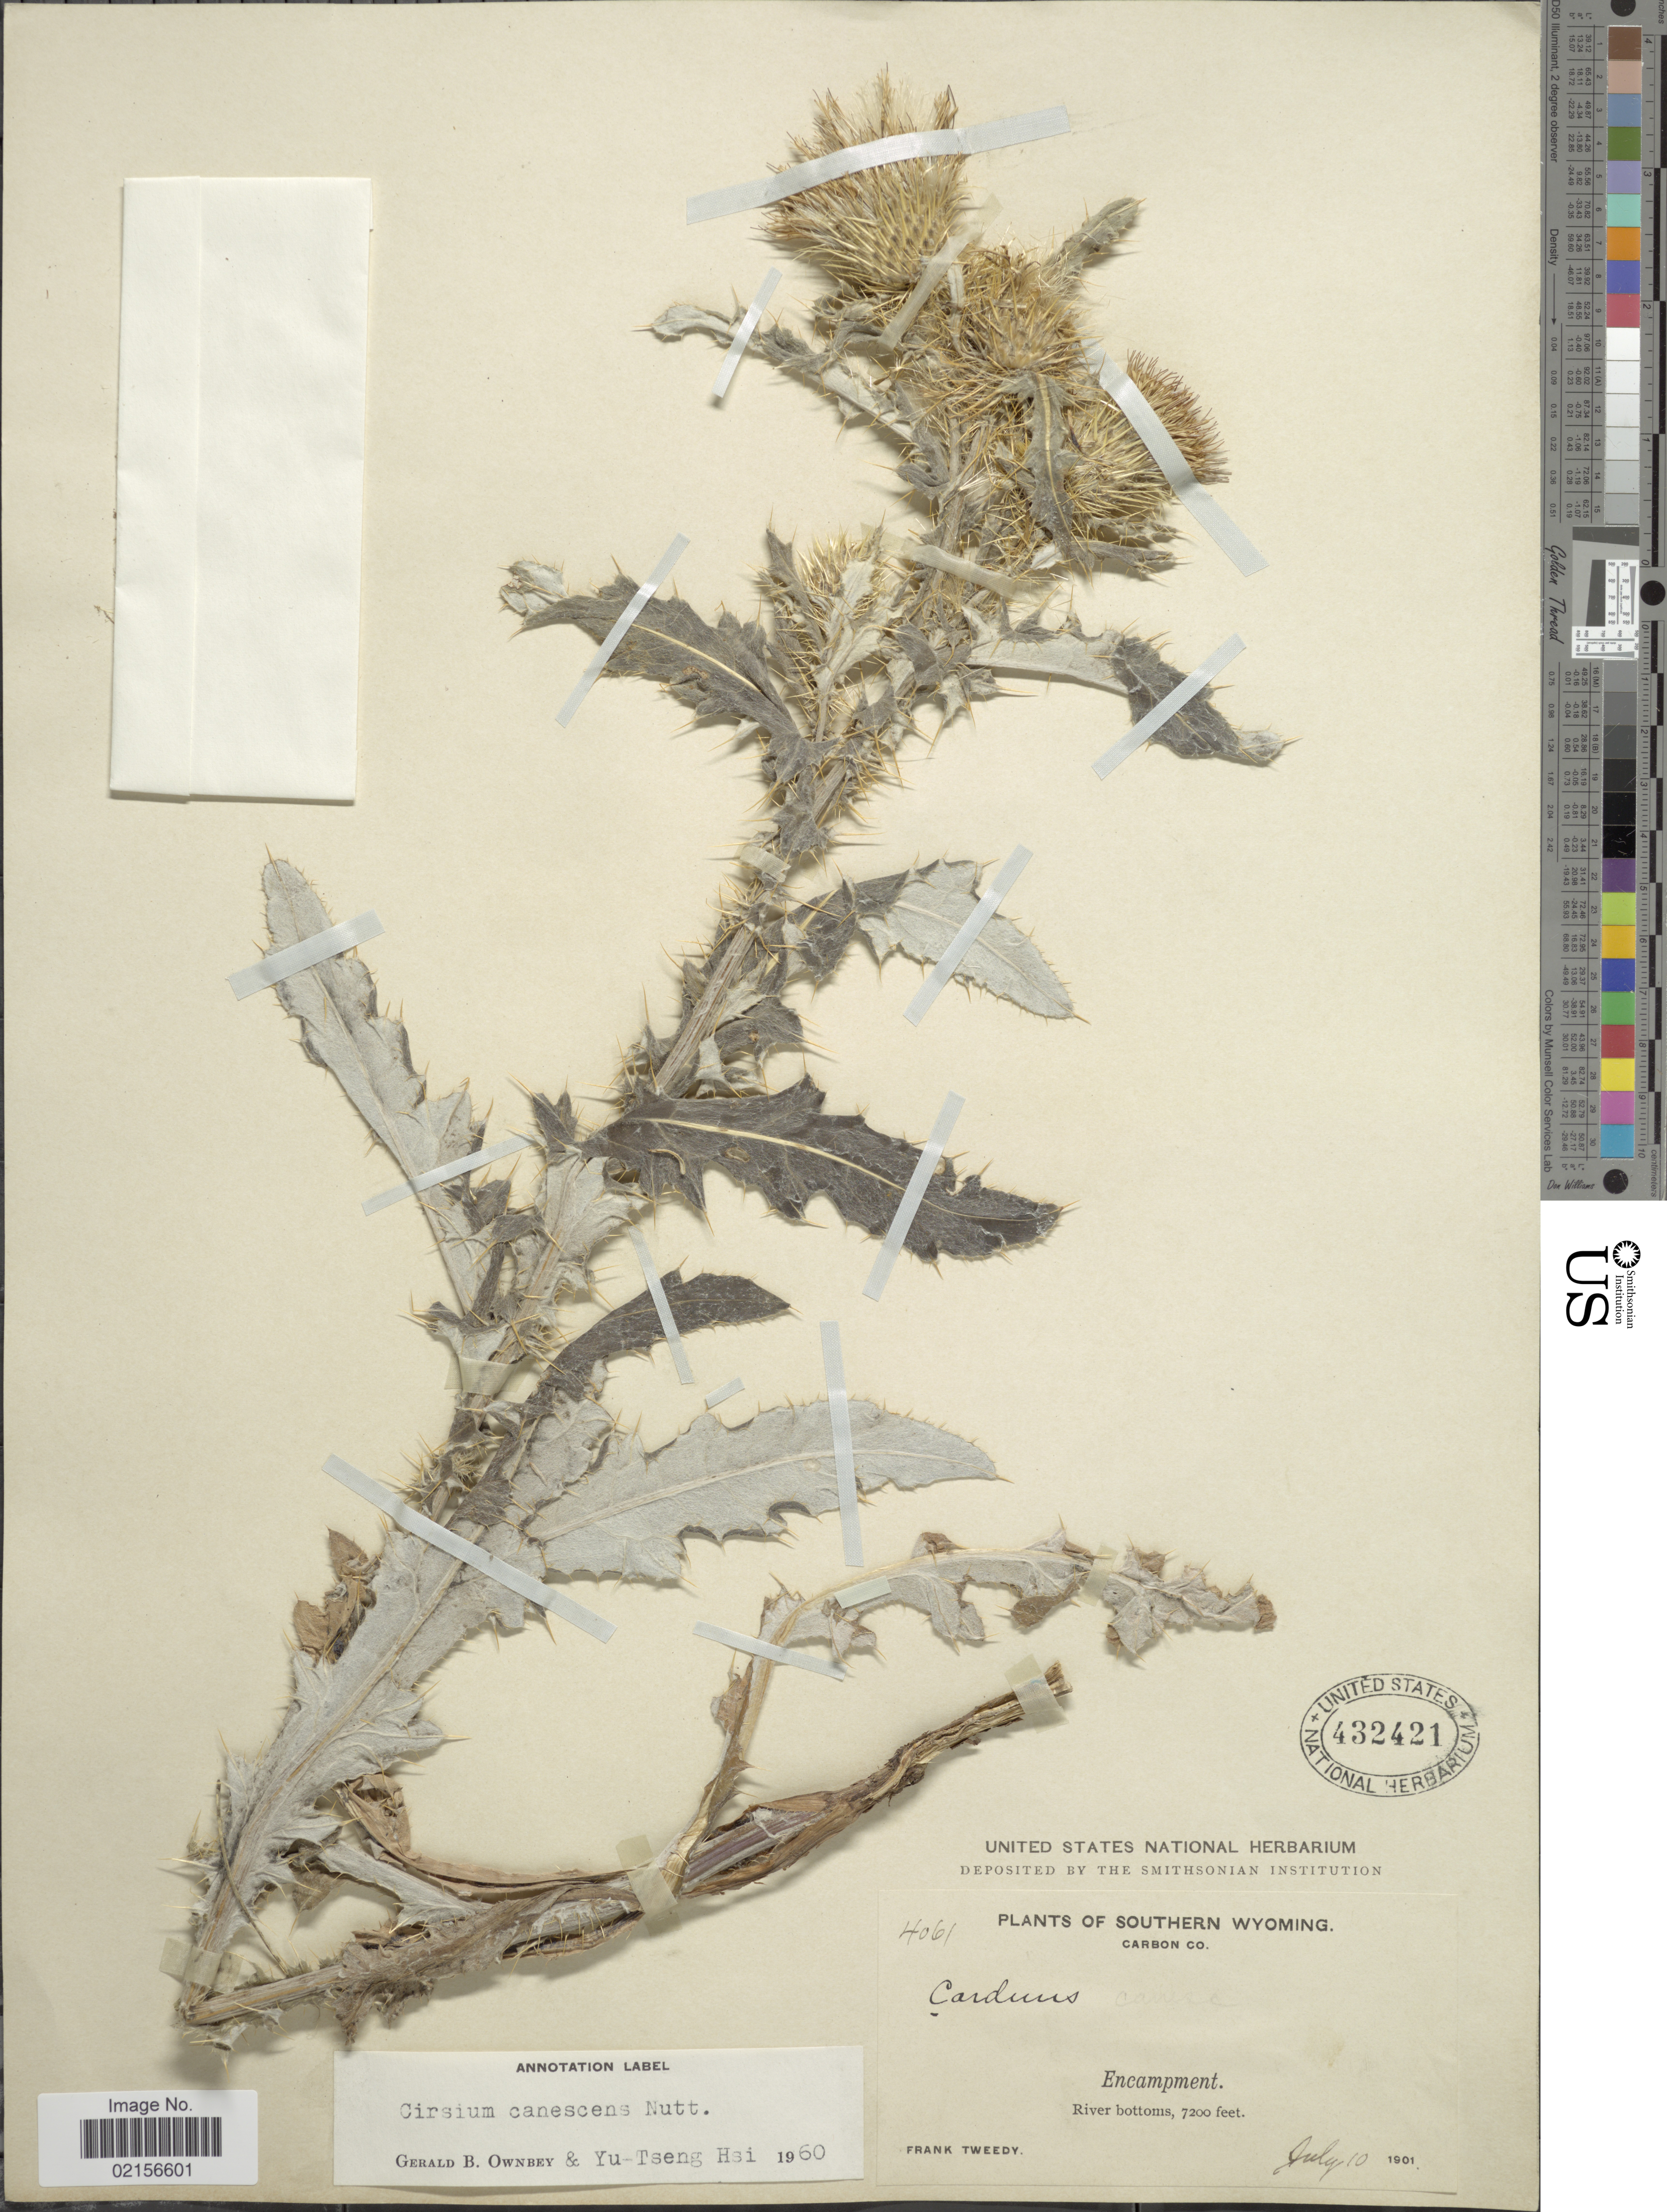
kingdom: Plantae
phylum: Tracheophyta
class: Magnoliopsida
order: Asterales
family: Asteraceae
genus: Cirsium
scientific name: Cirsium canescens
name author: Nutt.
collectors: F. Tweedy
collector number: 4061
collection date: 1901-07-10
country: United States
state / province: Wyoming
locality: Southern Wyoming, Carbon Co, Encampment, River bottoms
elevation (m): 2195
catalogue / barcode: US 432421